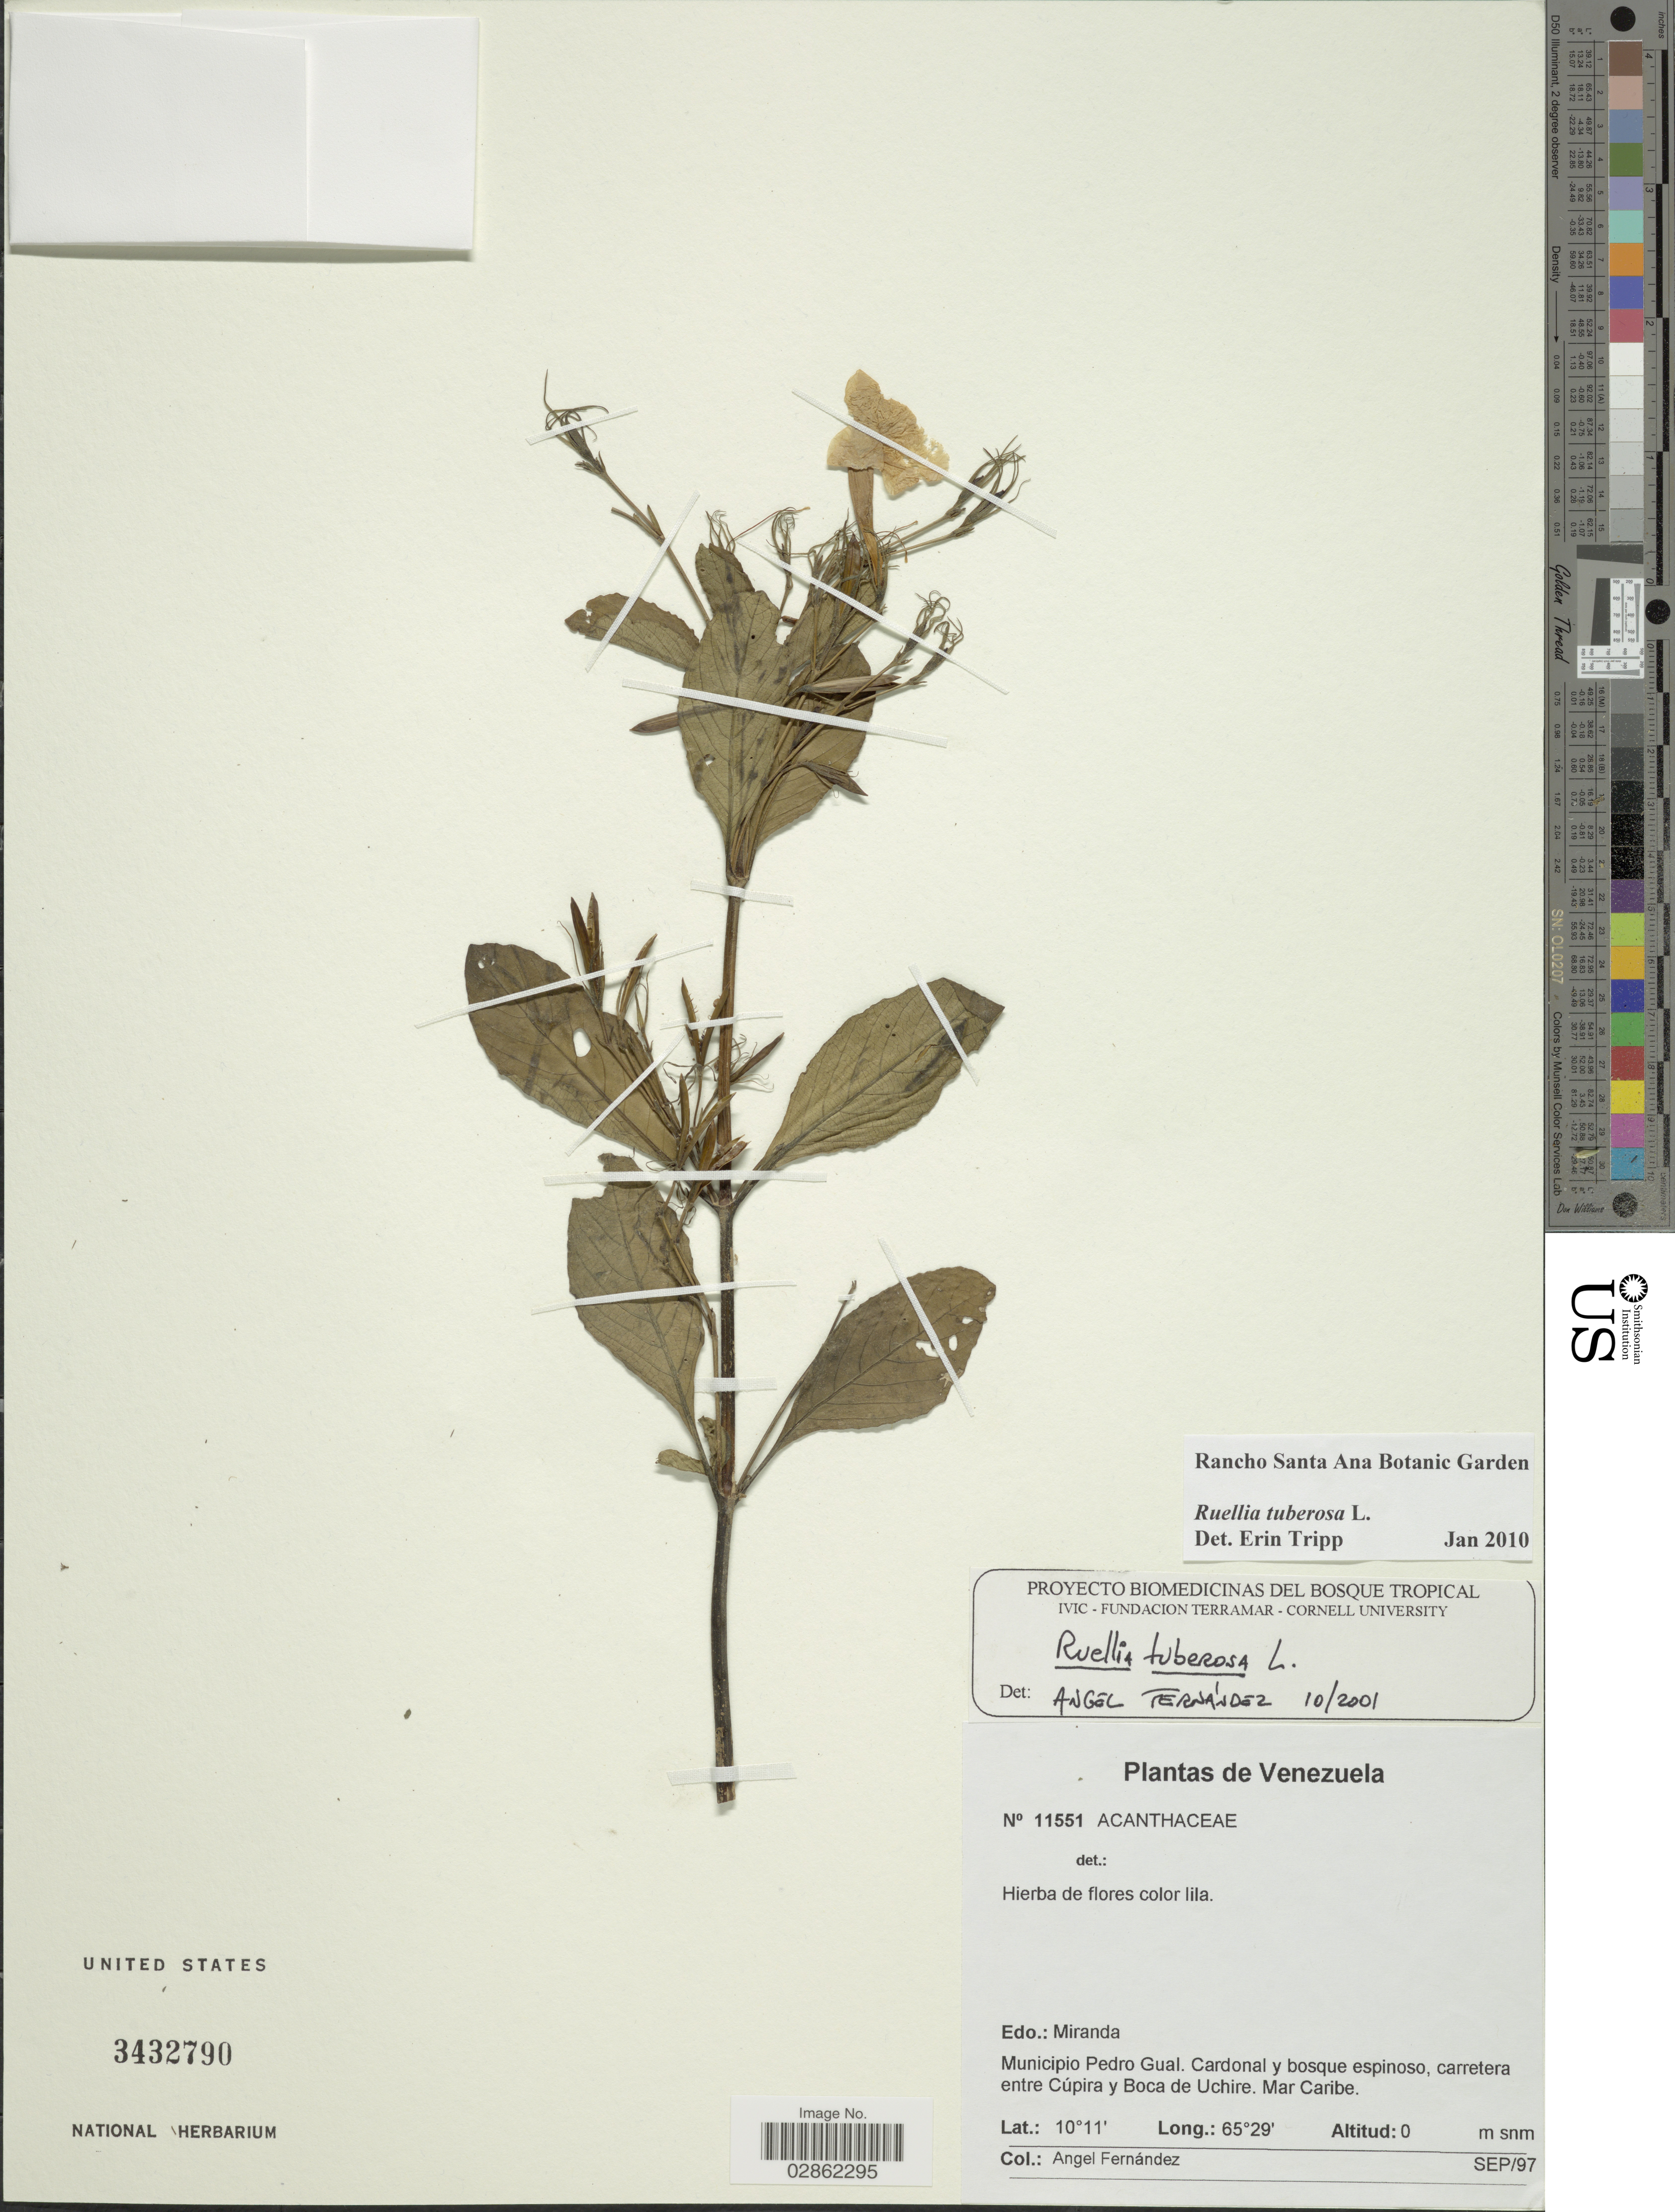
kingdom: Plantae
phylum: Tracheophyta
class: Magnoliopsida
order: Lamiales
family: Acanthaceae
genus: Ruellia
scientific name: Ruellia tuberosa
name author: L.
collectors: Á. Fernández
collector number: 11551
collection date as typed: Transcribed d/m/y: /9/97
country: Venezuela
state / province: Miranda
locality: Municipio Pedro Gual, Cardonal y bosque espinoso, carretera entre Cúpira y Boca de Uchire, Mar Caribe.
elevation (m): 0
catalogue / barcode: US 3432790